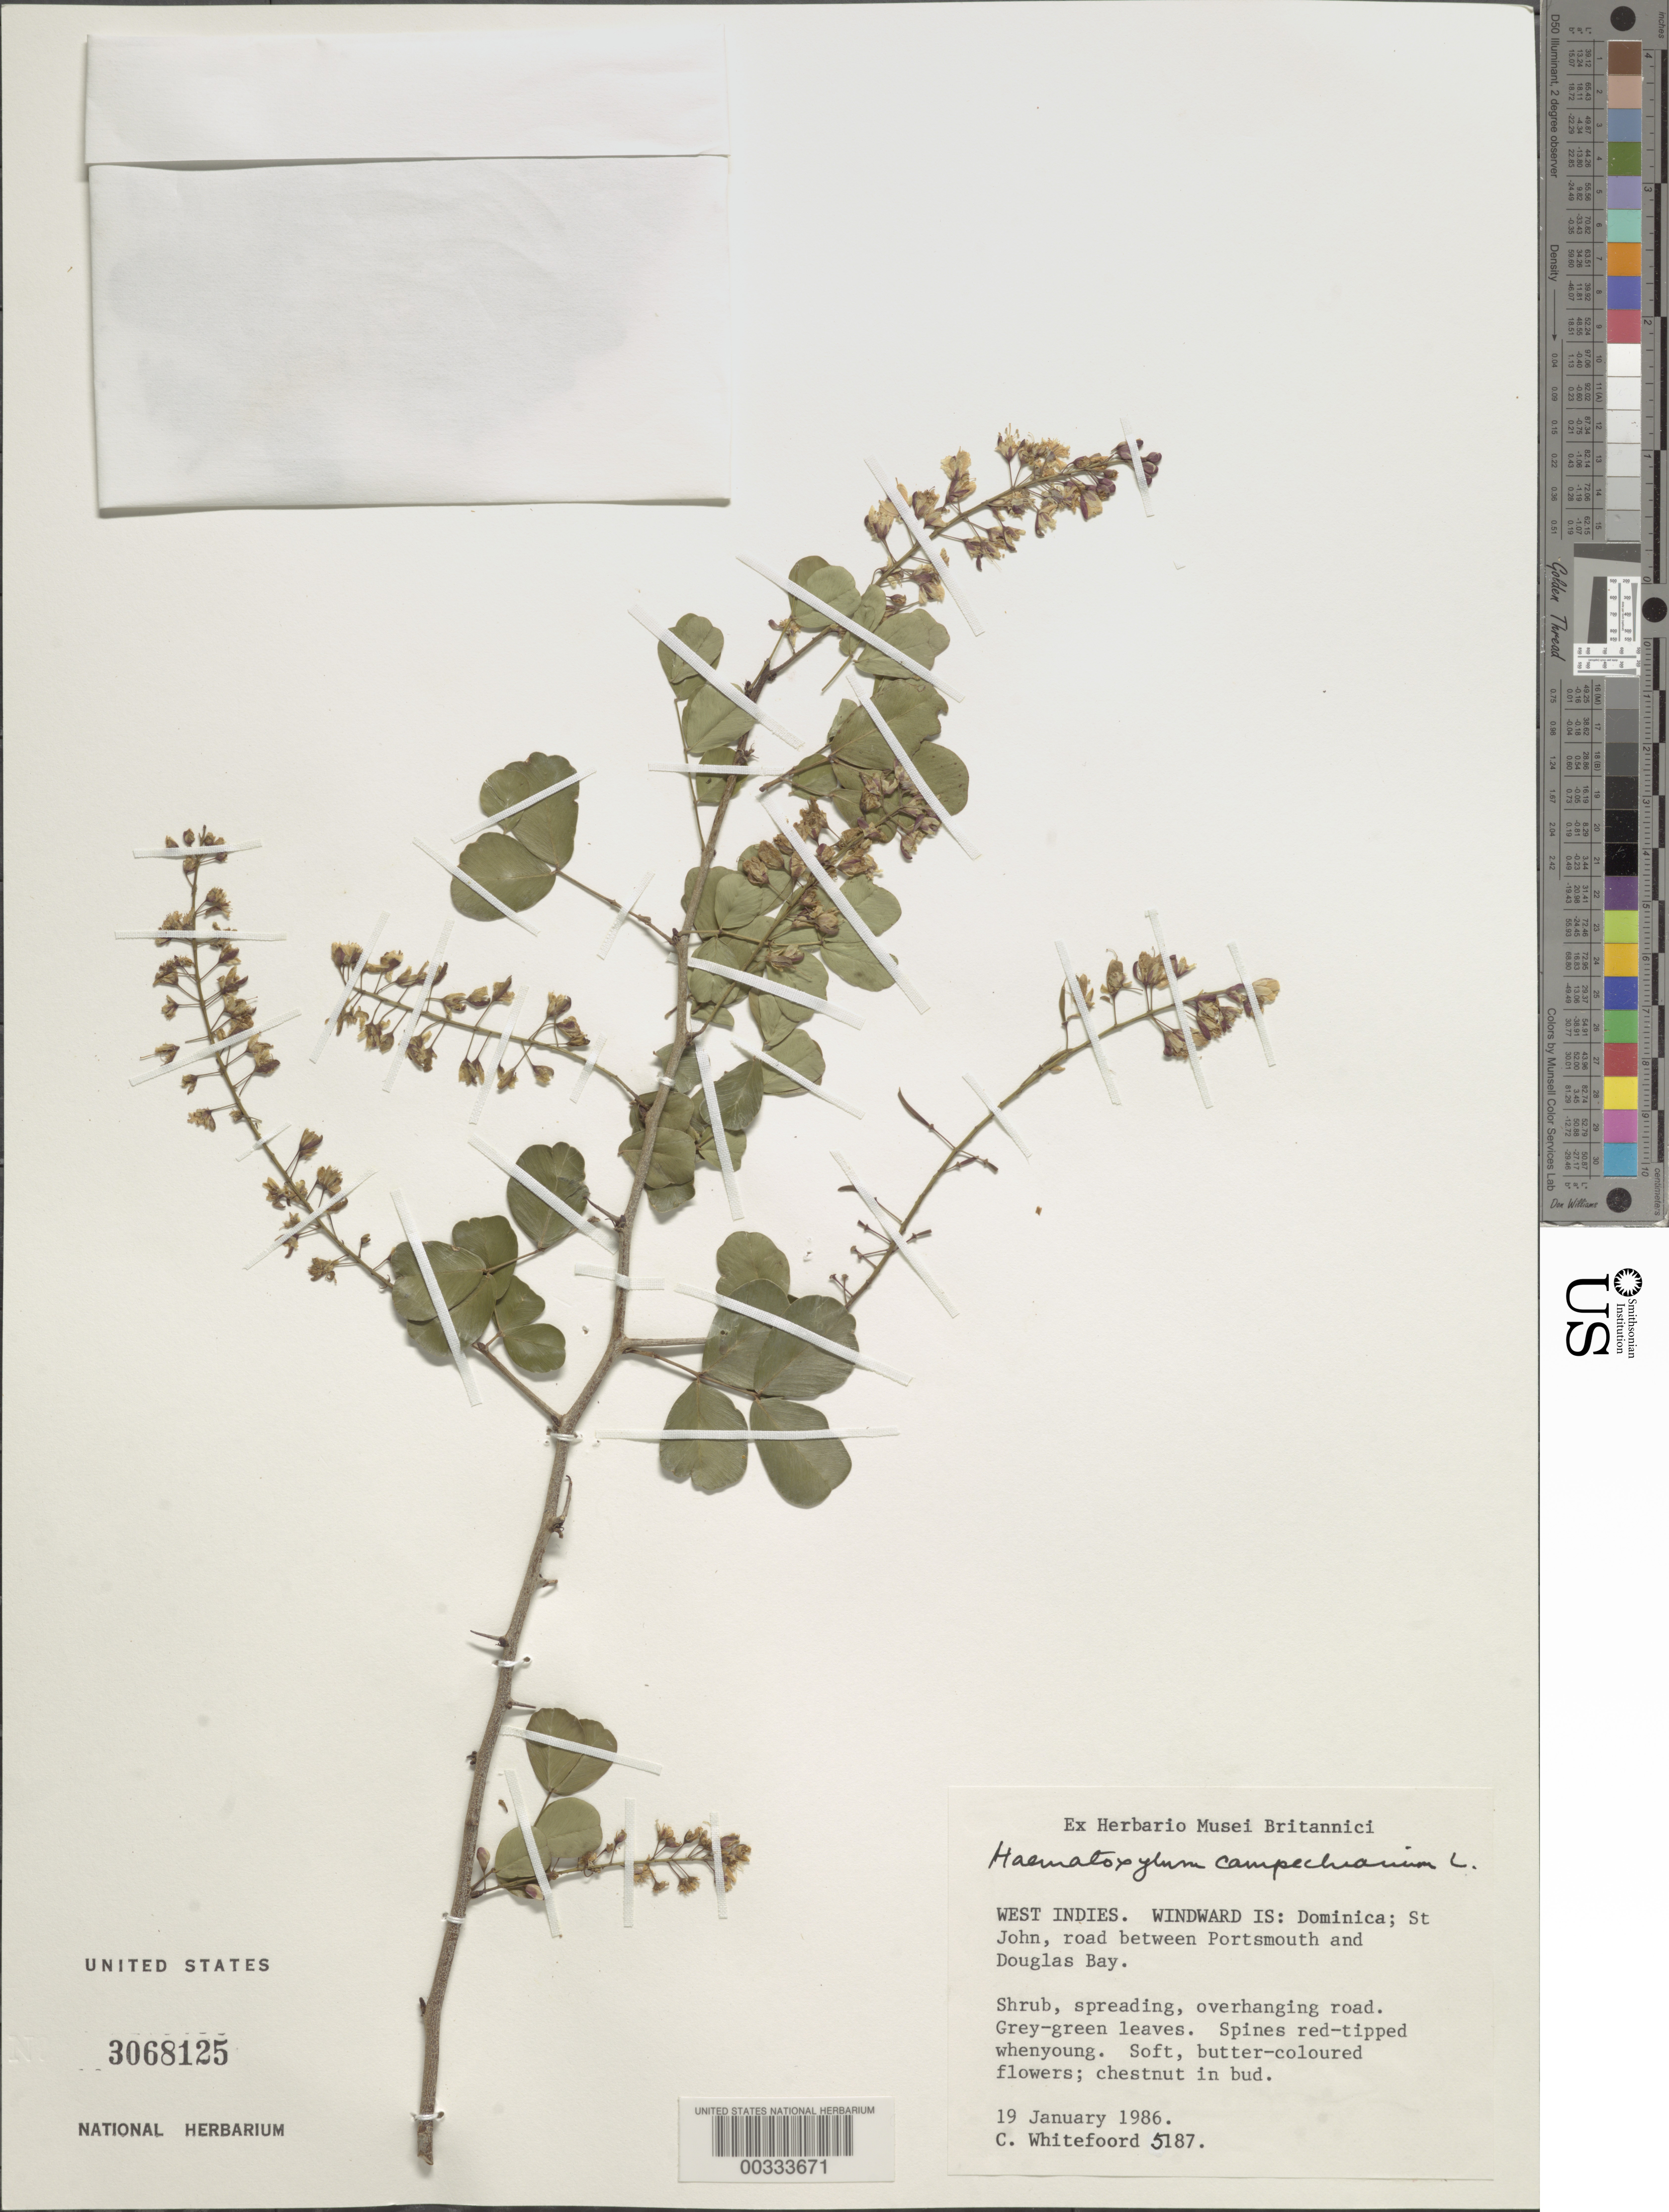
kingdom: Plantae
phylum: Tracheophyta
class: Magnoliopsida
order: Fabales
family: Fabaceae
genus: Haematoxylum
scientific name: Haematoxylum campechianum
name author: L.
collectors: C. Whitefoord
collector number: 5187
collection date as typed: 19 Jan 1986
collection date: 1986-01-19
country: Dominica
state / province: St. John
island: Dominica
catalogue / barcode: US 3068125